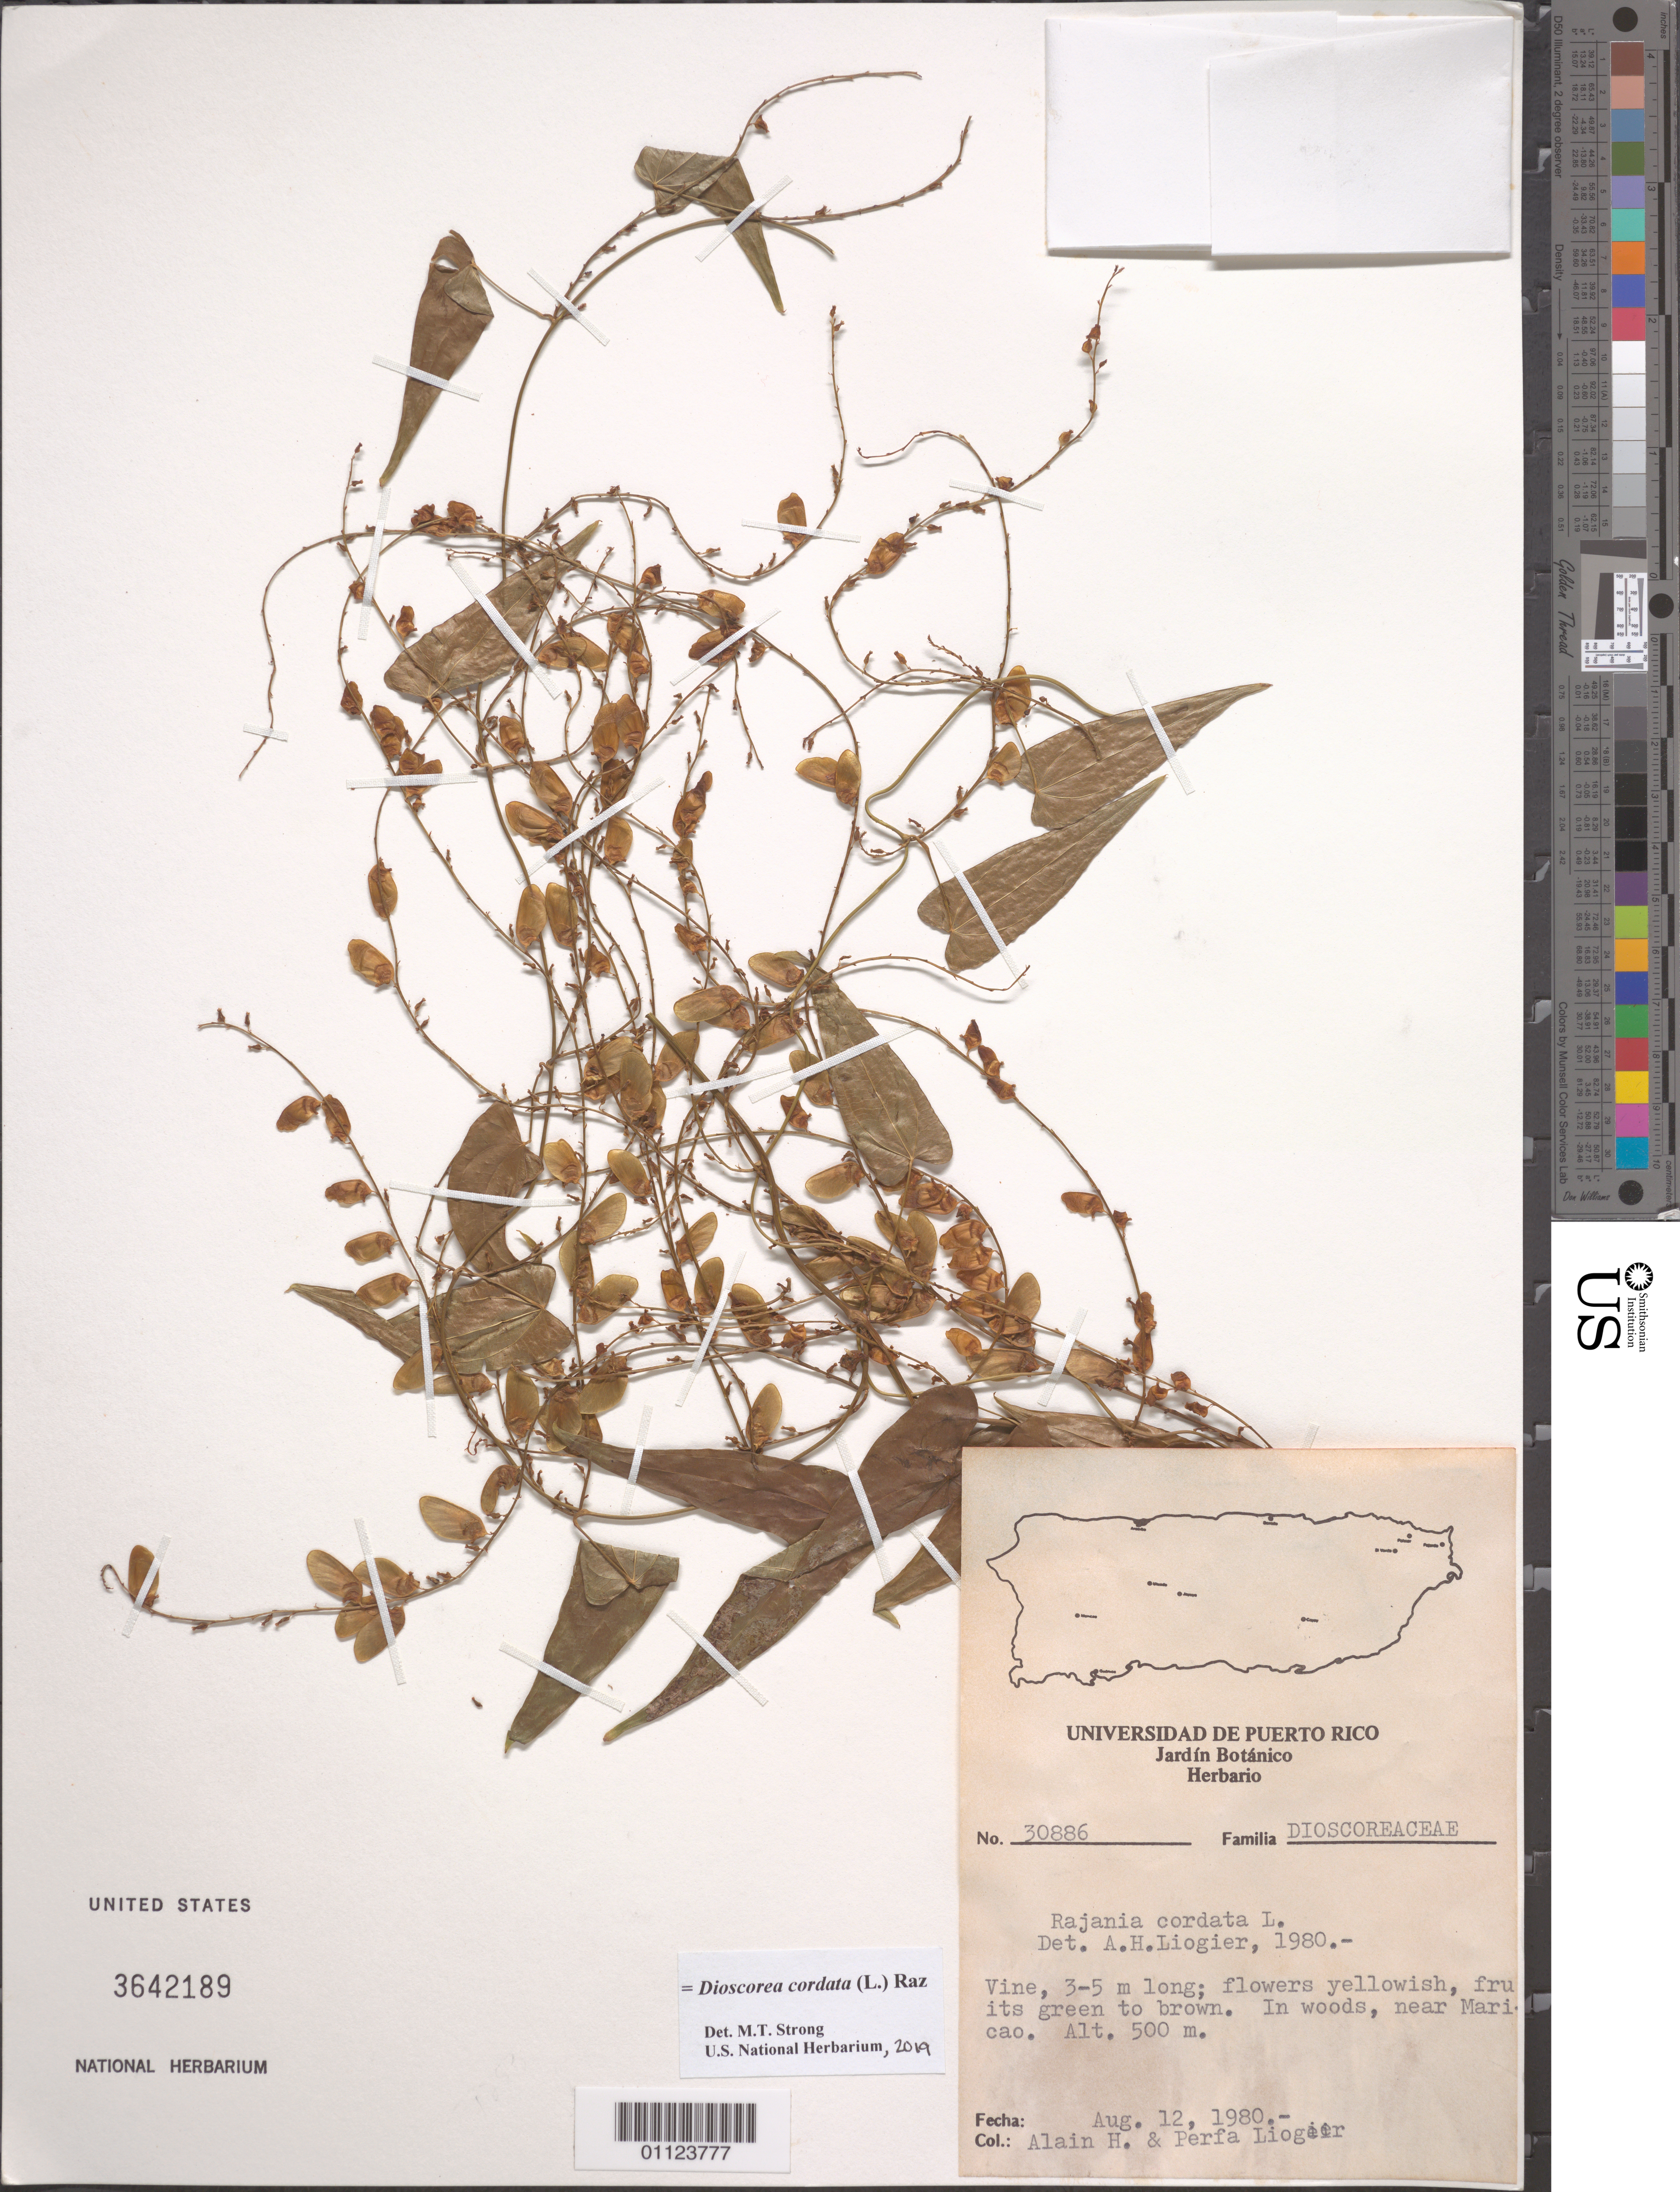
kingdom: Plantae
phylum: Tracheophyta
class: Liliopsida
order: Dioscoreales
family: Dioscoreaceae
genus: Dioscorea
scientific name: Dioscorea cordata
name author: (L.) Raz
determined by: Strong, M. T., (US), Smithsonian Institution - National Museum of Natural History (UNITED STATES)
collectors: A. H. Liogier & M. P. Liogier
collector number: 30886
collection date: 1980-08-12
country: Puerto Rico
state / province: Maricao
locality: Maricao, near.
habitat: In woods.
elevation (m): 500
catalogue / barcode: US 3642189